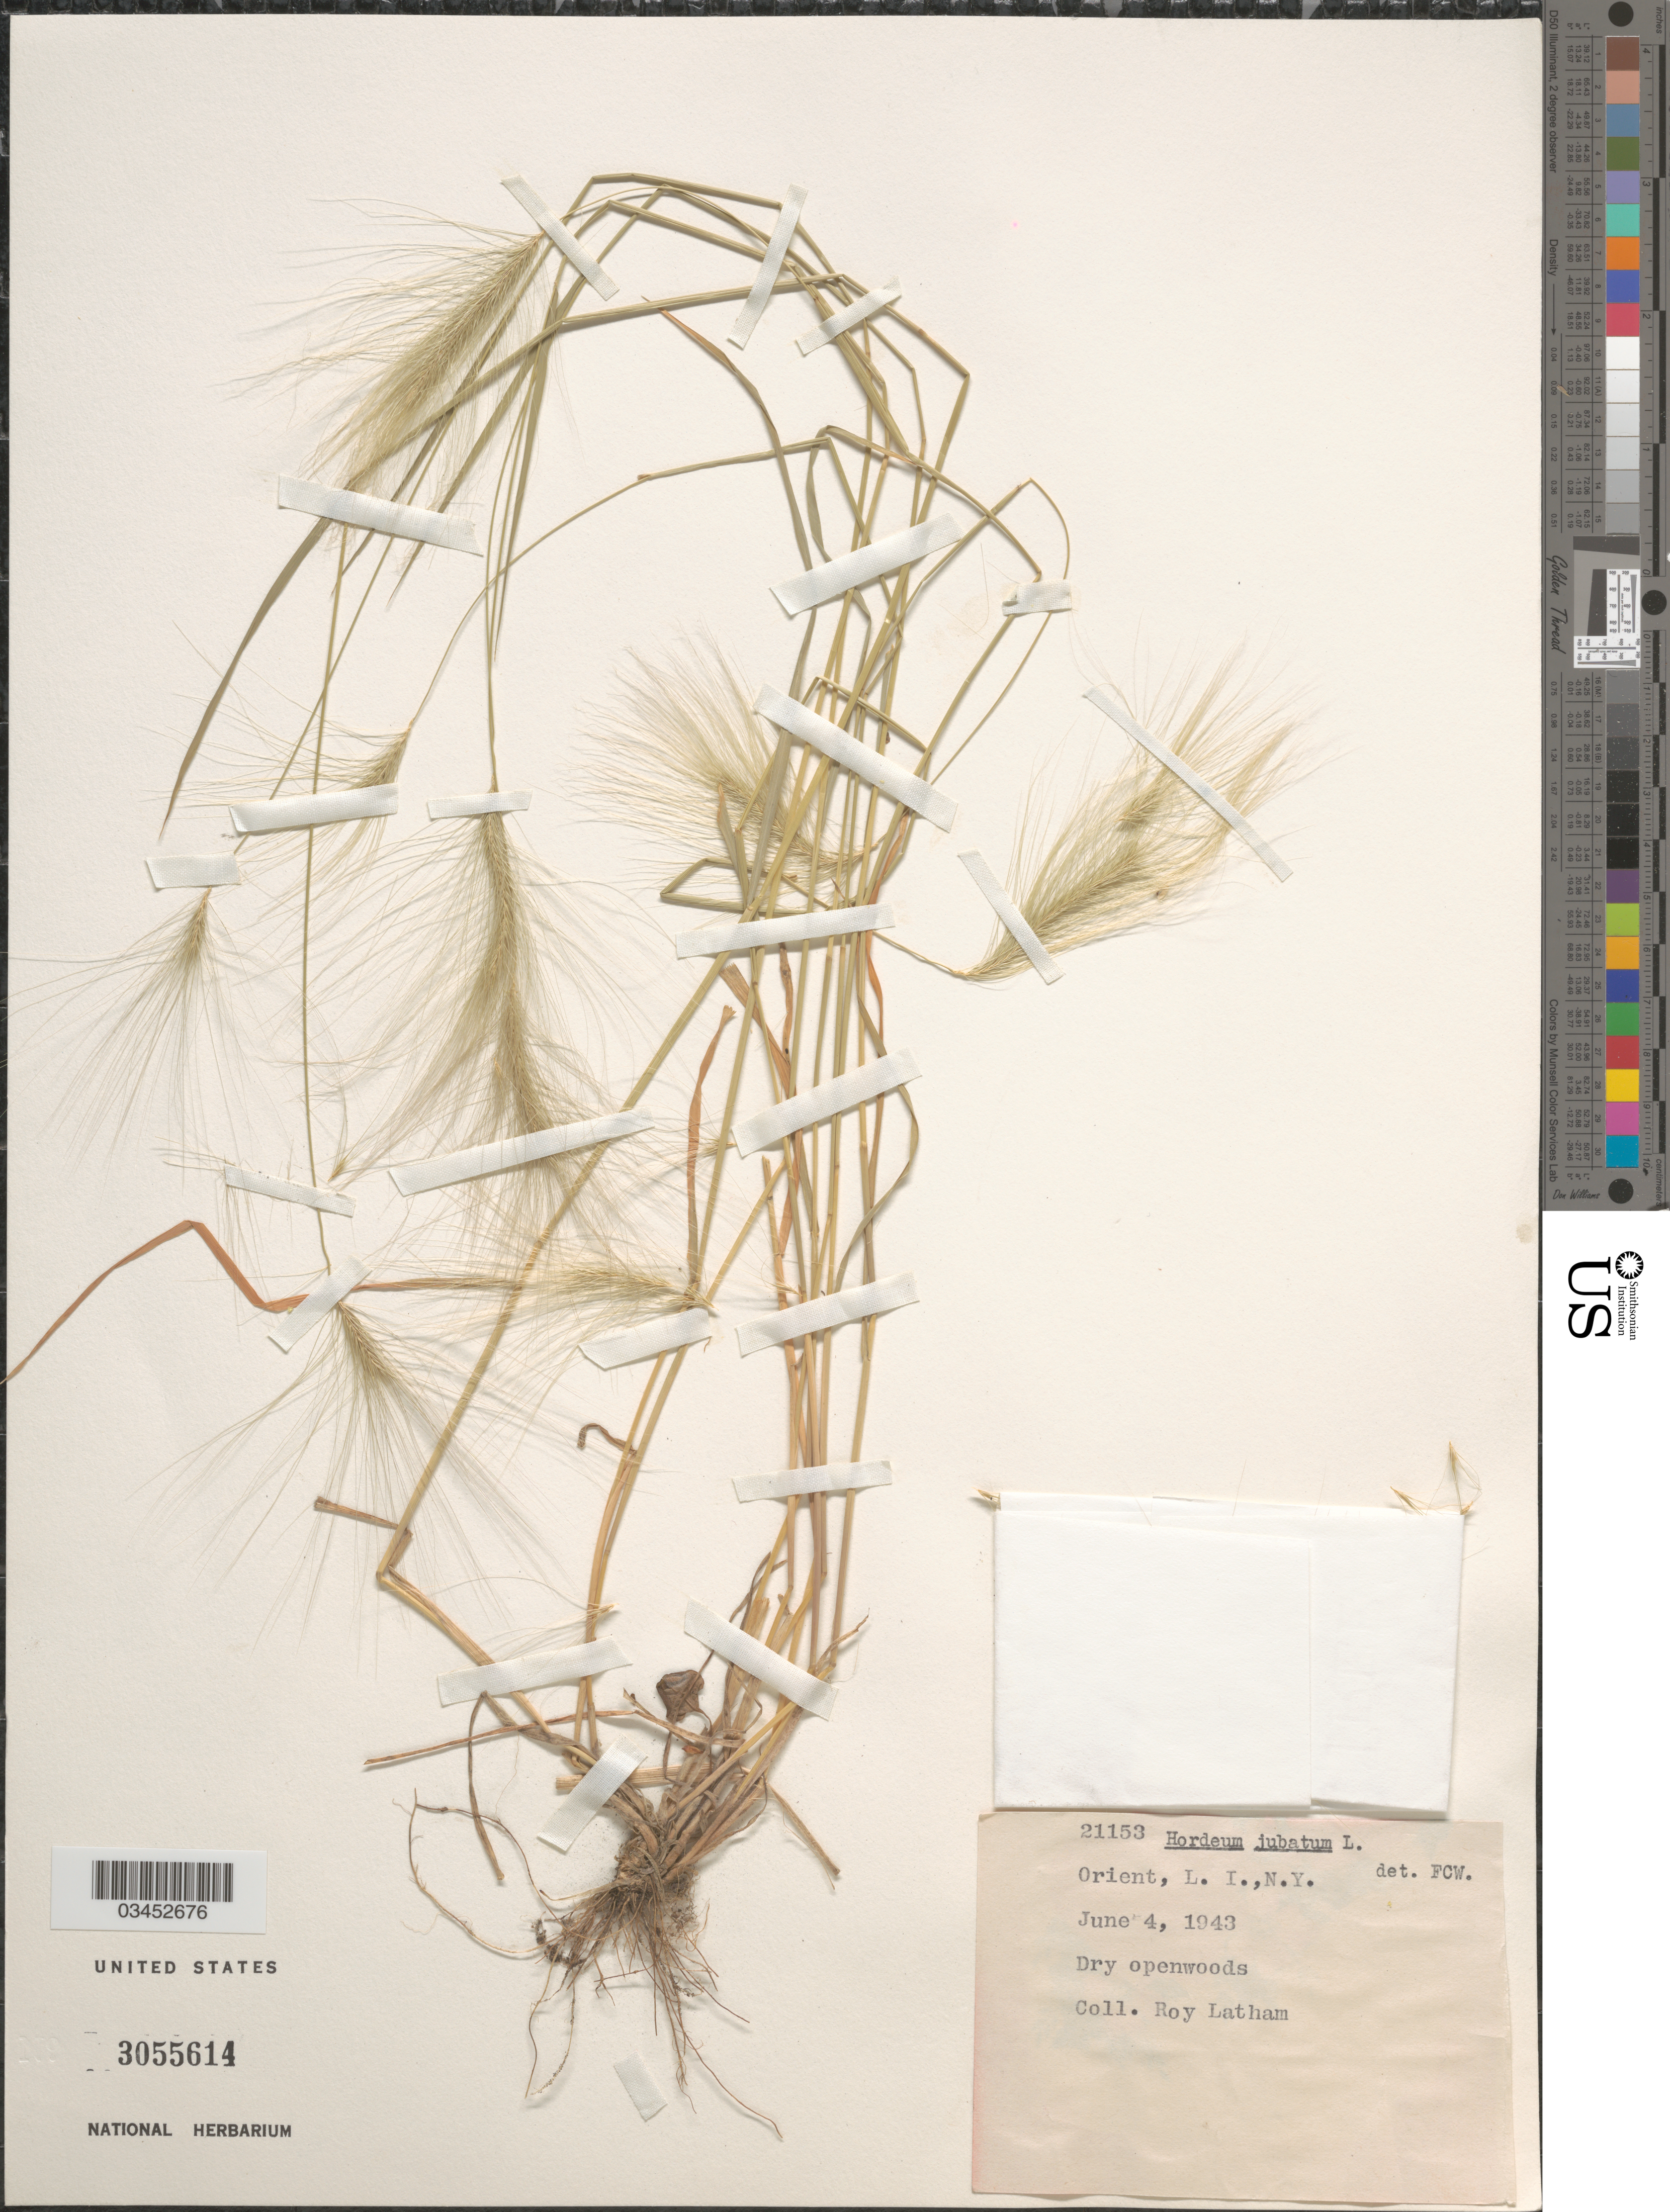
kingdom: Plantae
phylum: Tracheophyta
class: Liliopsida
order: Poales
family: Poaceae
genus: Hordeum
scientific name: Hordeum jubatum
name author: L.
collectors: R. Latham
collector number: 21153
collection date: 1943-06-04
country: United States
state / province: New York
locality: Orient, L. I. Dry openwoods.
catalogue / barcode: US 3055614